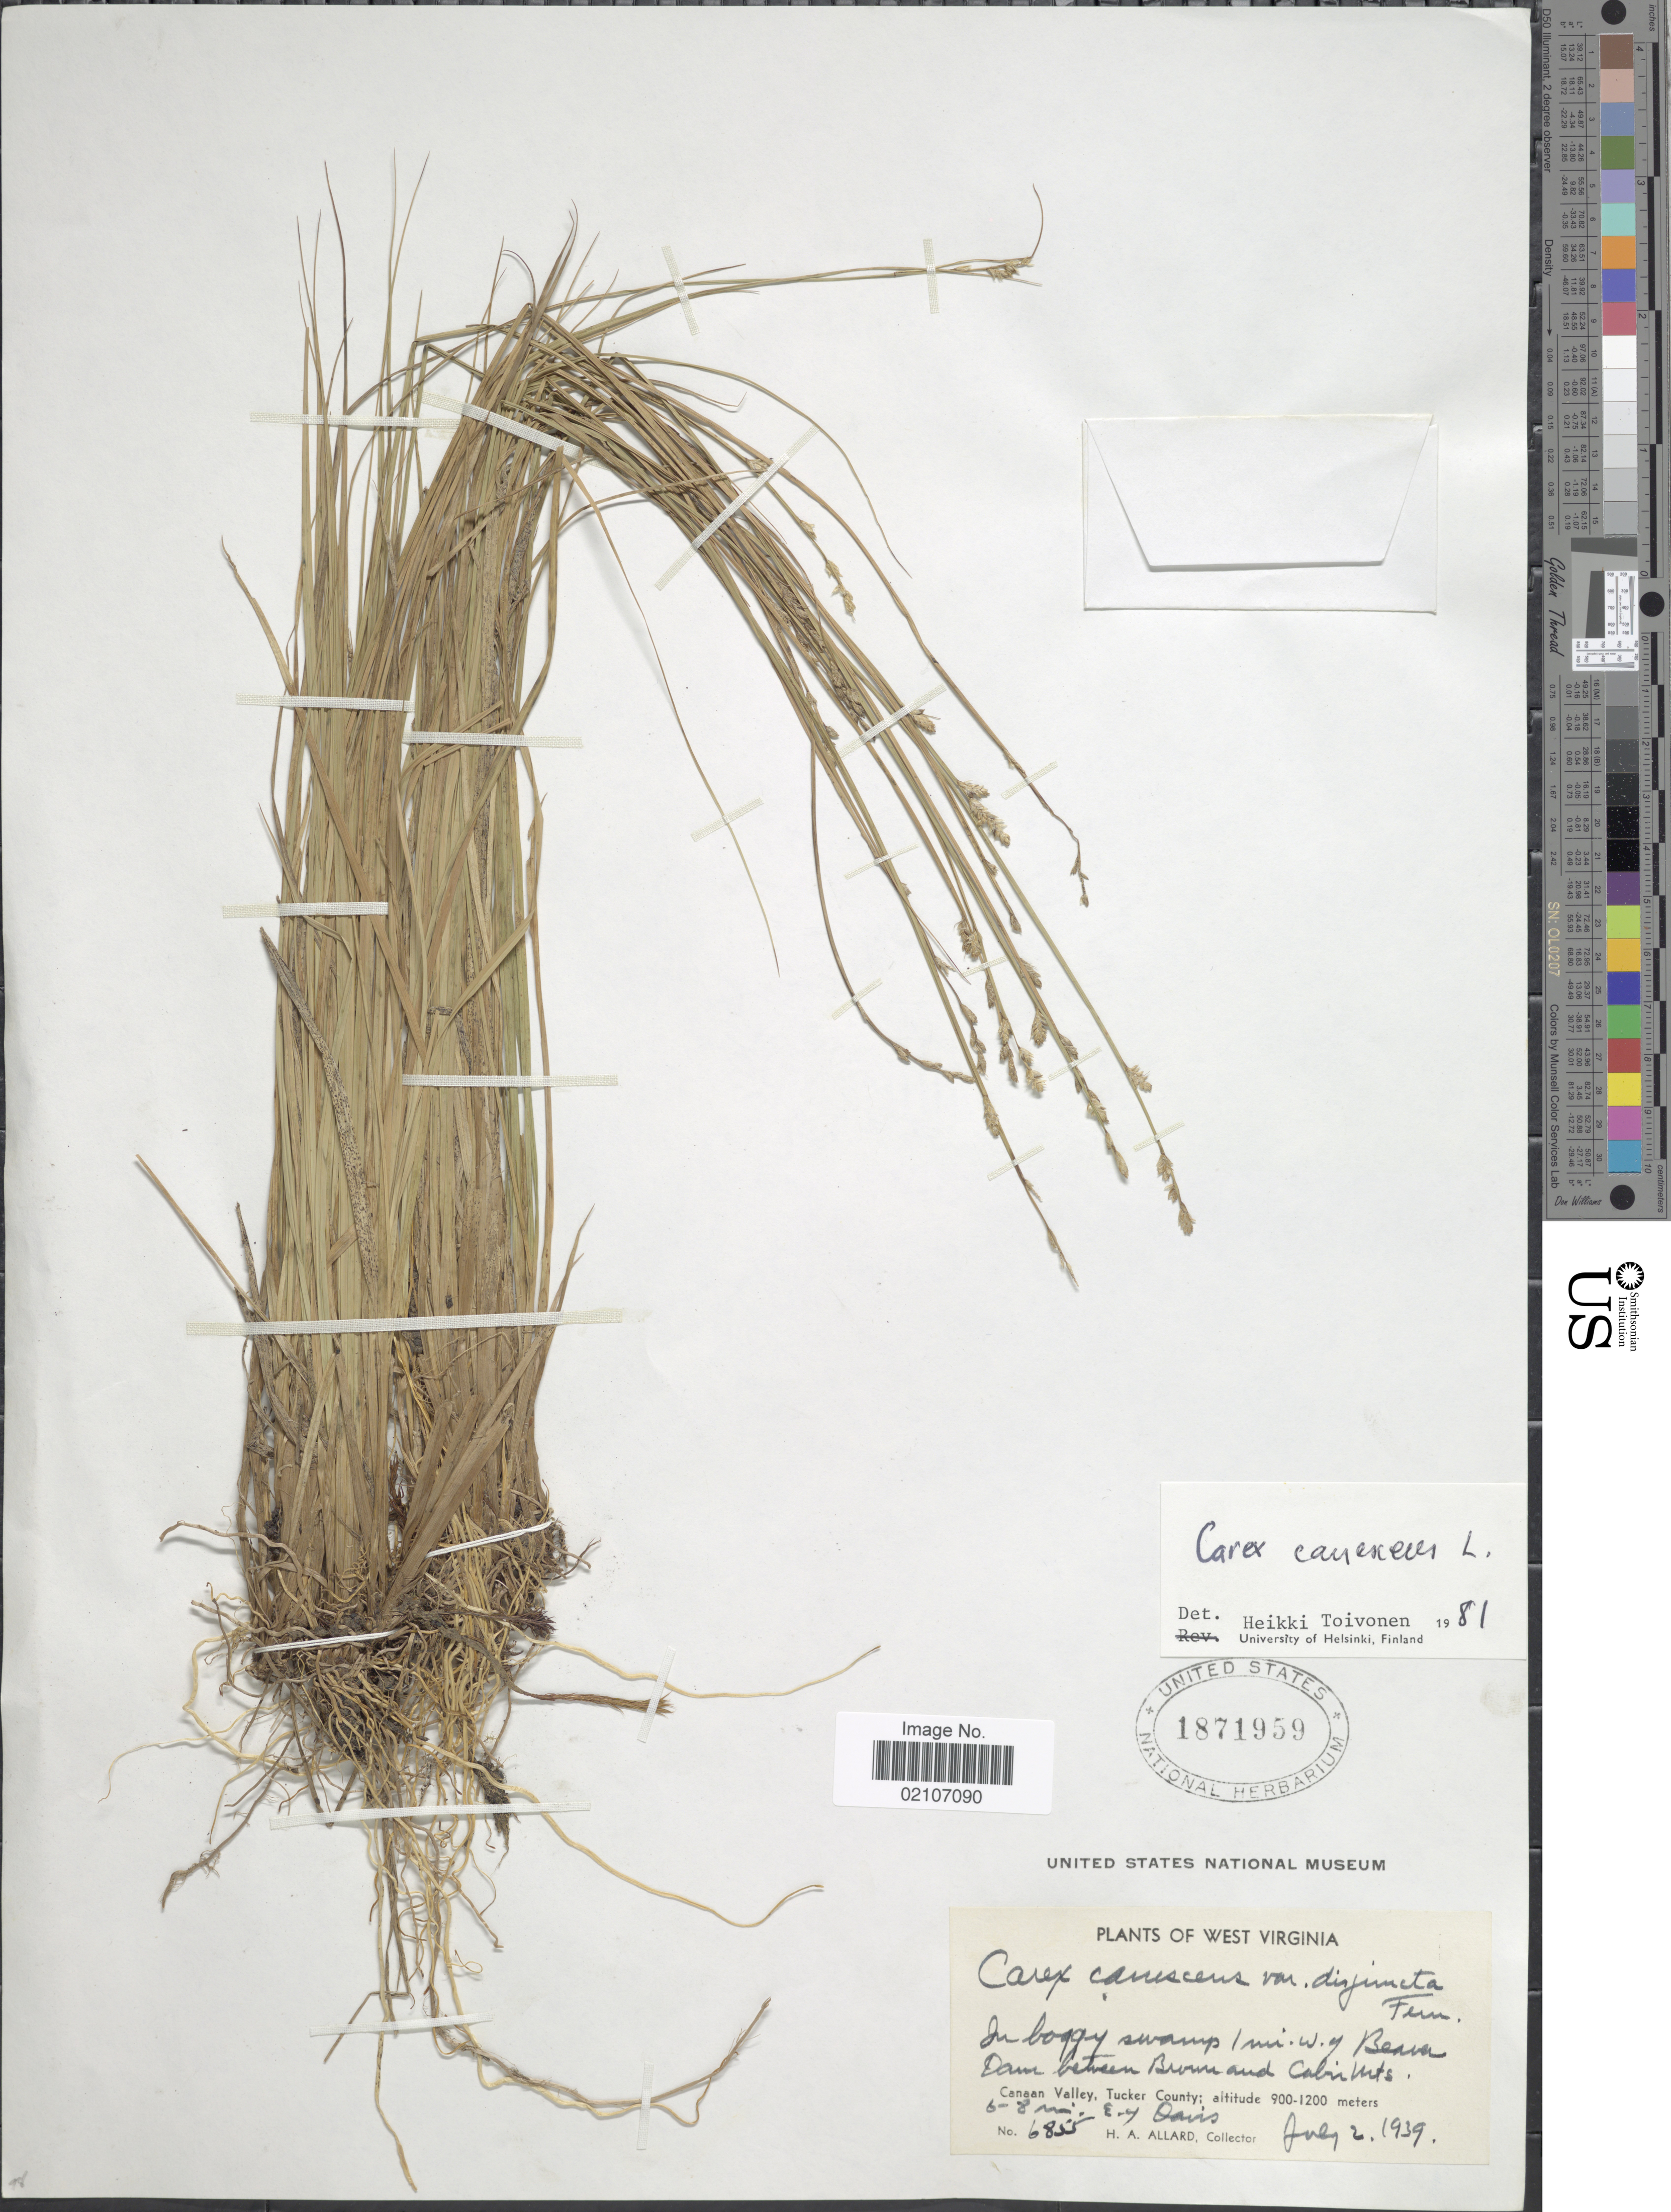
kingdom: Plantae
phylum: Tracheophyta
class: Liliopsida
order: Poales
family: Cyperaceae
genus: Carex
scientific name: Carex canescens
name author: L.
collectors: H. A. Allard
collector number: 6855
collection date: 1939-07-02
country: United States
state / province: West Virginia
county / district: Tucker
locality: In boggy swamp 1 mi. w. of Beaver Dam between Brown and Cain Mts., Canaan Valley, Tucker County, 6-8 mi. E of Davis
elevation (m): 900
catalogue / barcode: US 1871959